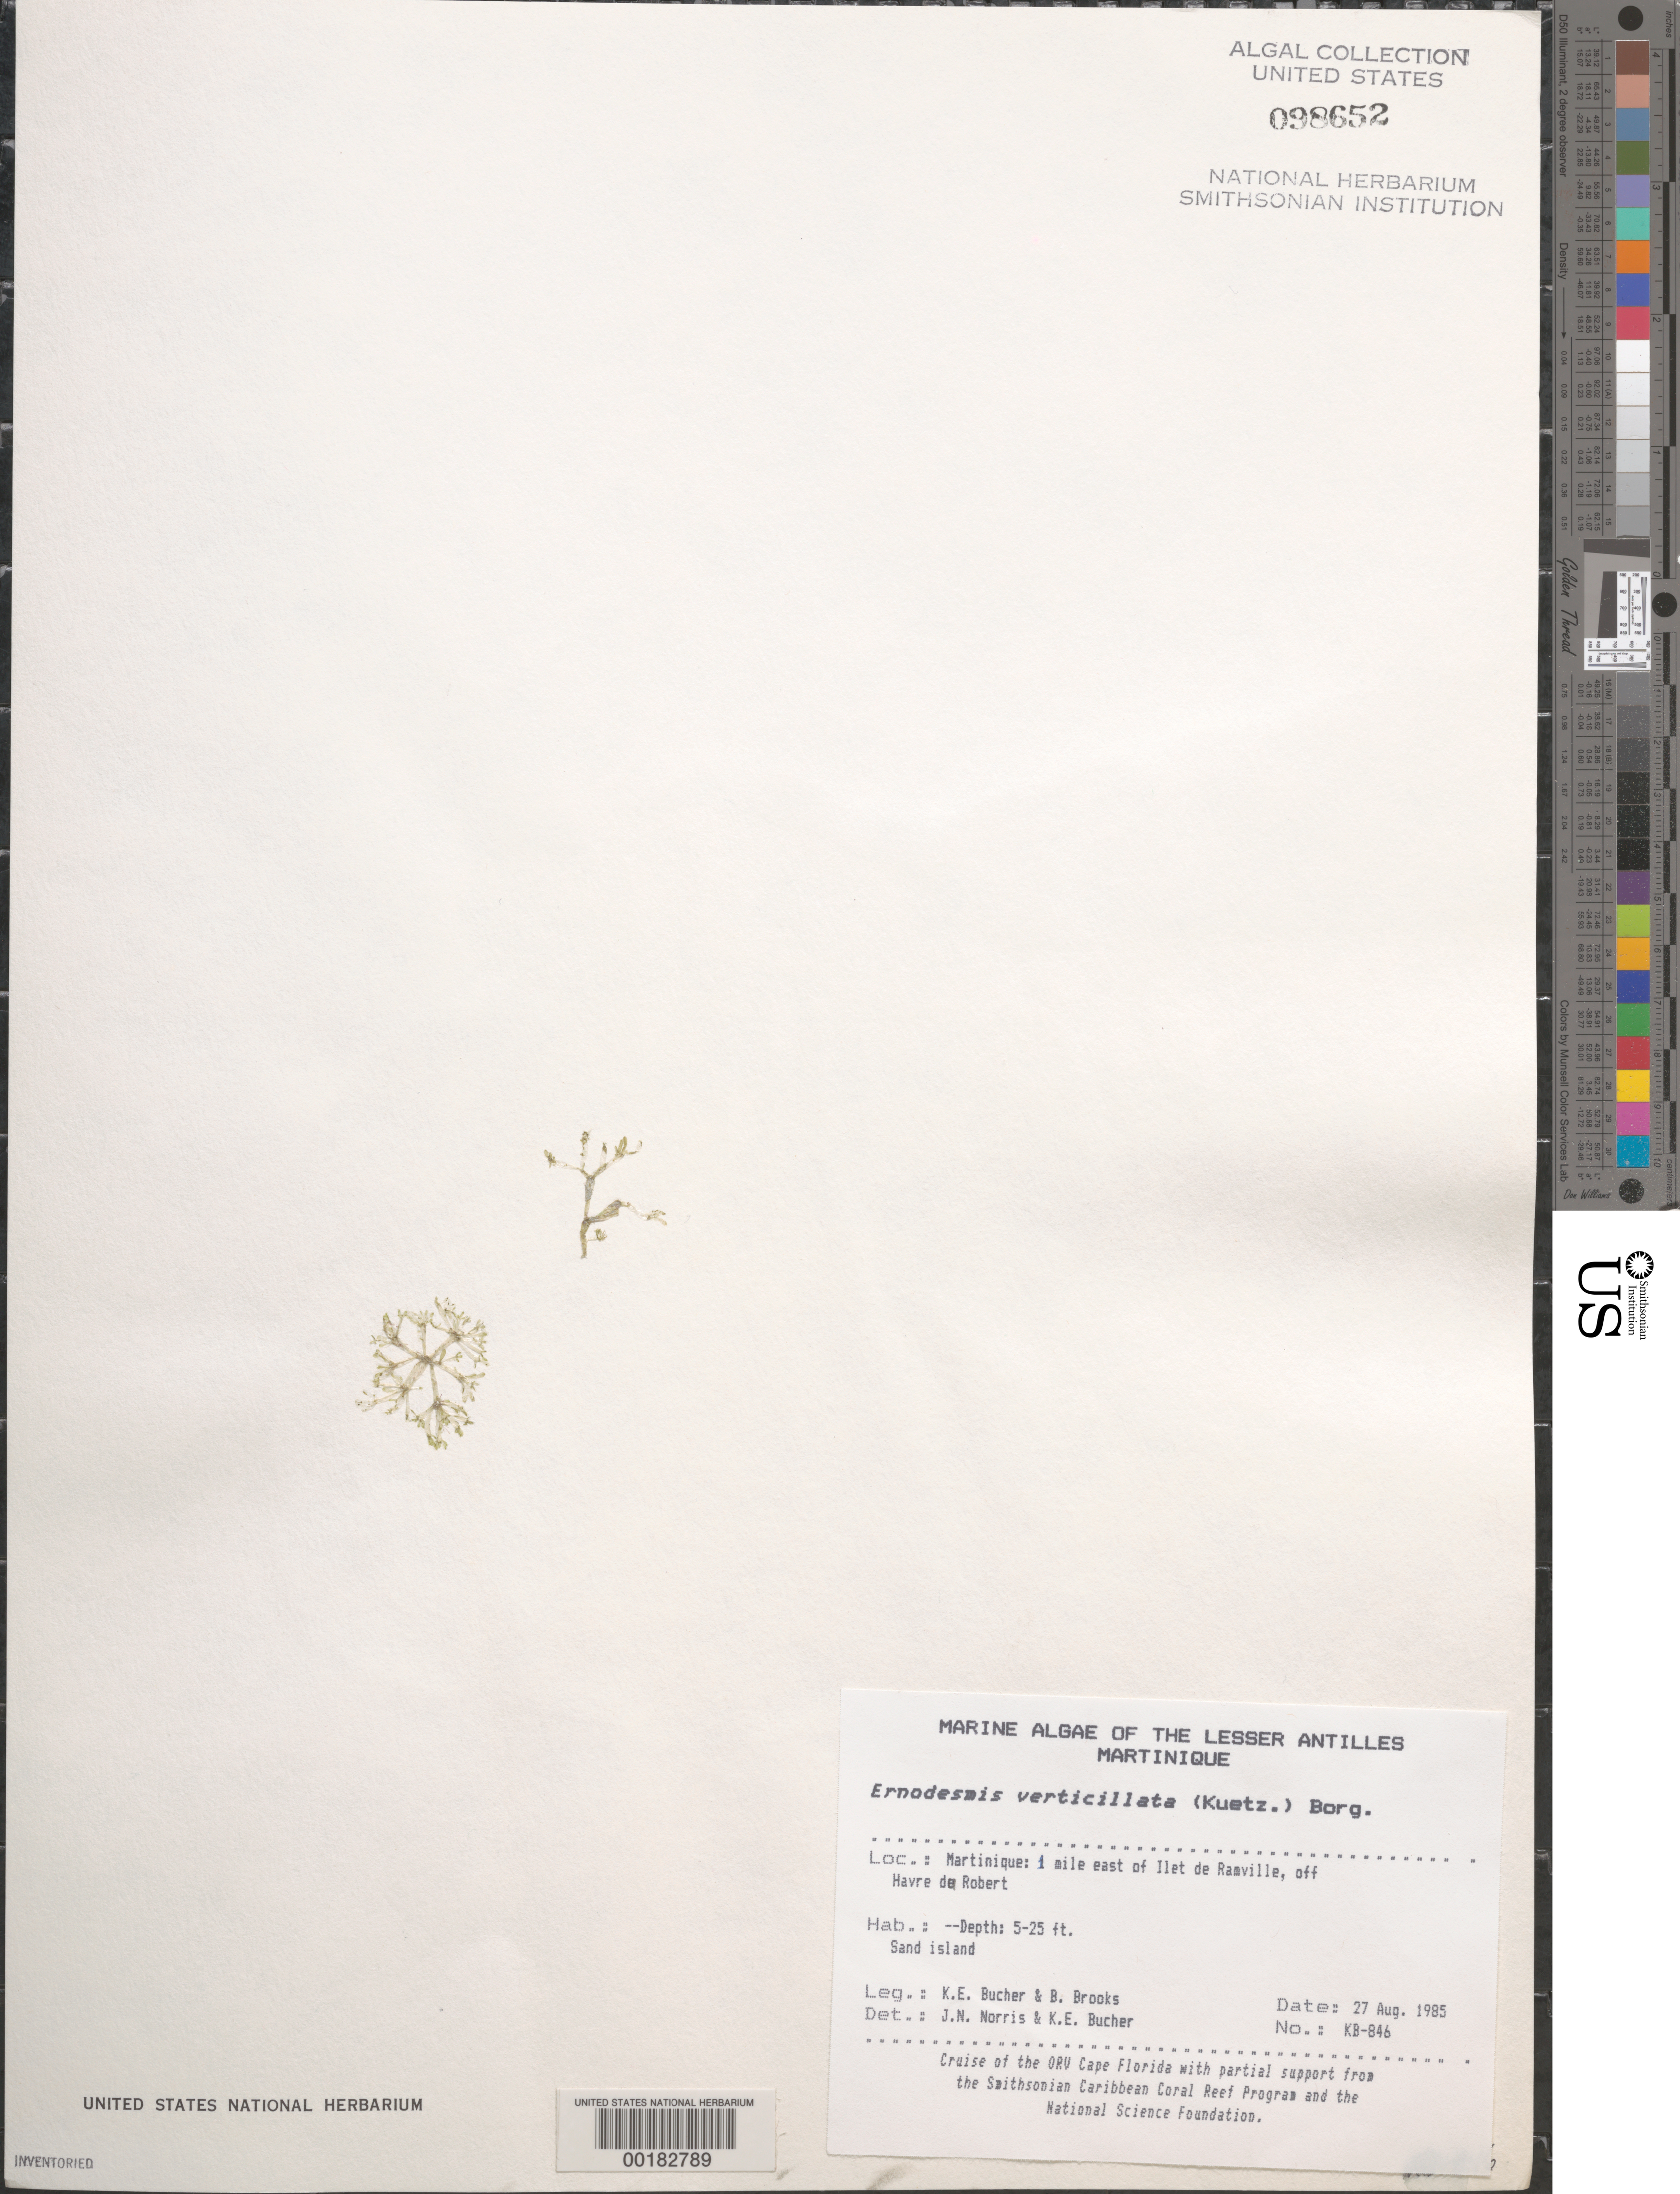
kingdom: Plantae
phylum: Chlorophyta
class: Ulvophyceae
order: Siphonocladales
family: Siphonocladaceae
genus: Ernodesmis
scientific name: Ernodesmis verticillata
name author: (Kütz.) Børgesen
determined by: Norris, J. N.; Bucher, K. E.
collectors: K. E. Bucher & B. Brooks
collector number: Kb-846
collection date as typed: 27 Aug 1985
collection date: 1985-08-27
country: Martinique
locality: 1 mile east of Ilet de Ramville, off Havre du Robert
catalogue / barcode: US 98652